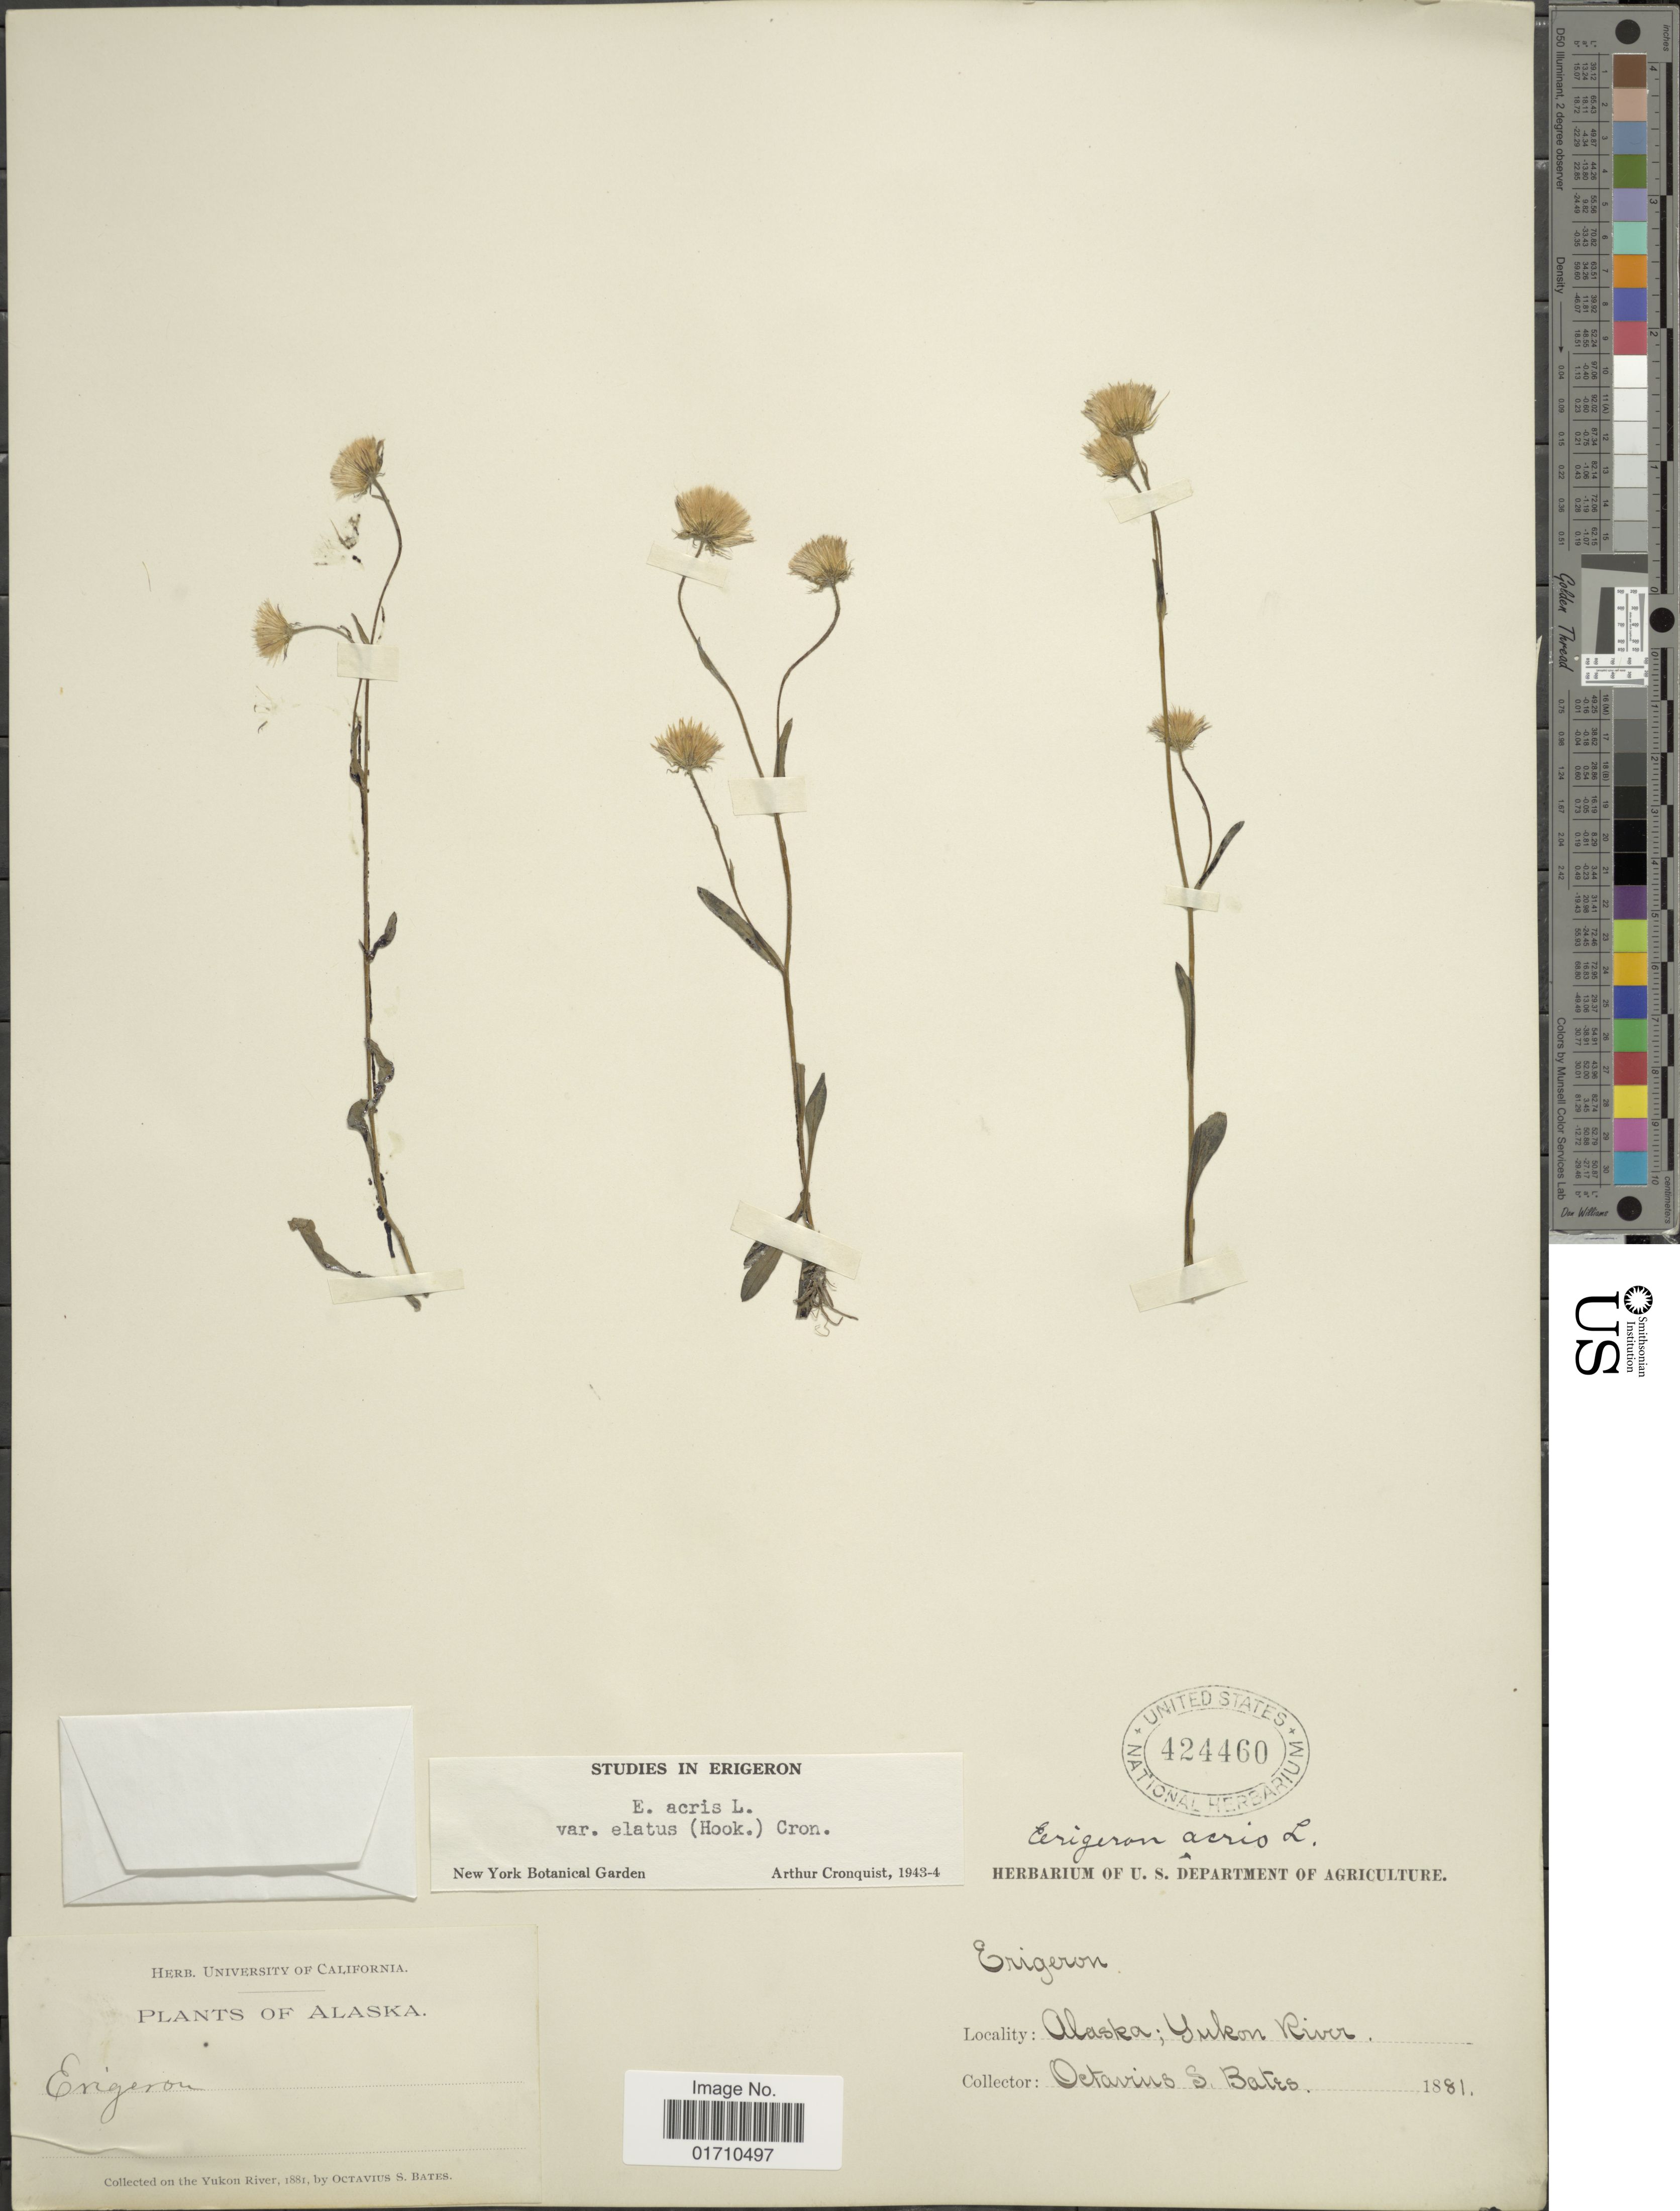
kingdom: Plantae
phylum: Tracheophyta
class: Magnoliopsida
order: Asterales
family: Asteraceae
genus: Erigeron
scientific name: Erigeron acris var. elatus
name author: (Hook.) Cronq.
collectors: O. Bates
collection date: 1881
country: United States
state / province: Alaska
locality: Yukon River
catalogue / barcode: US 424460